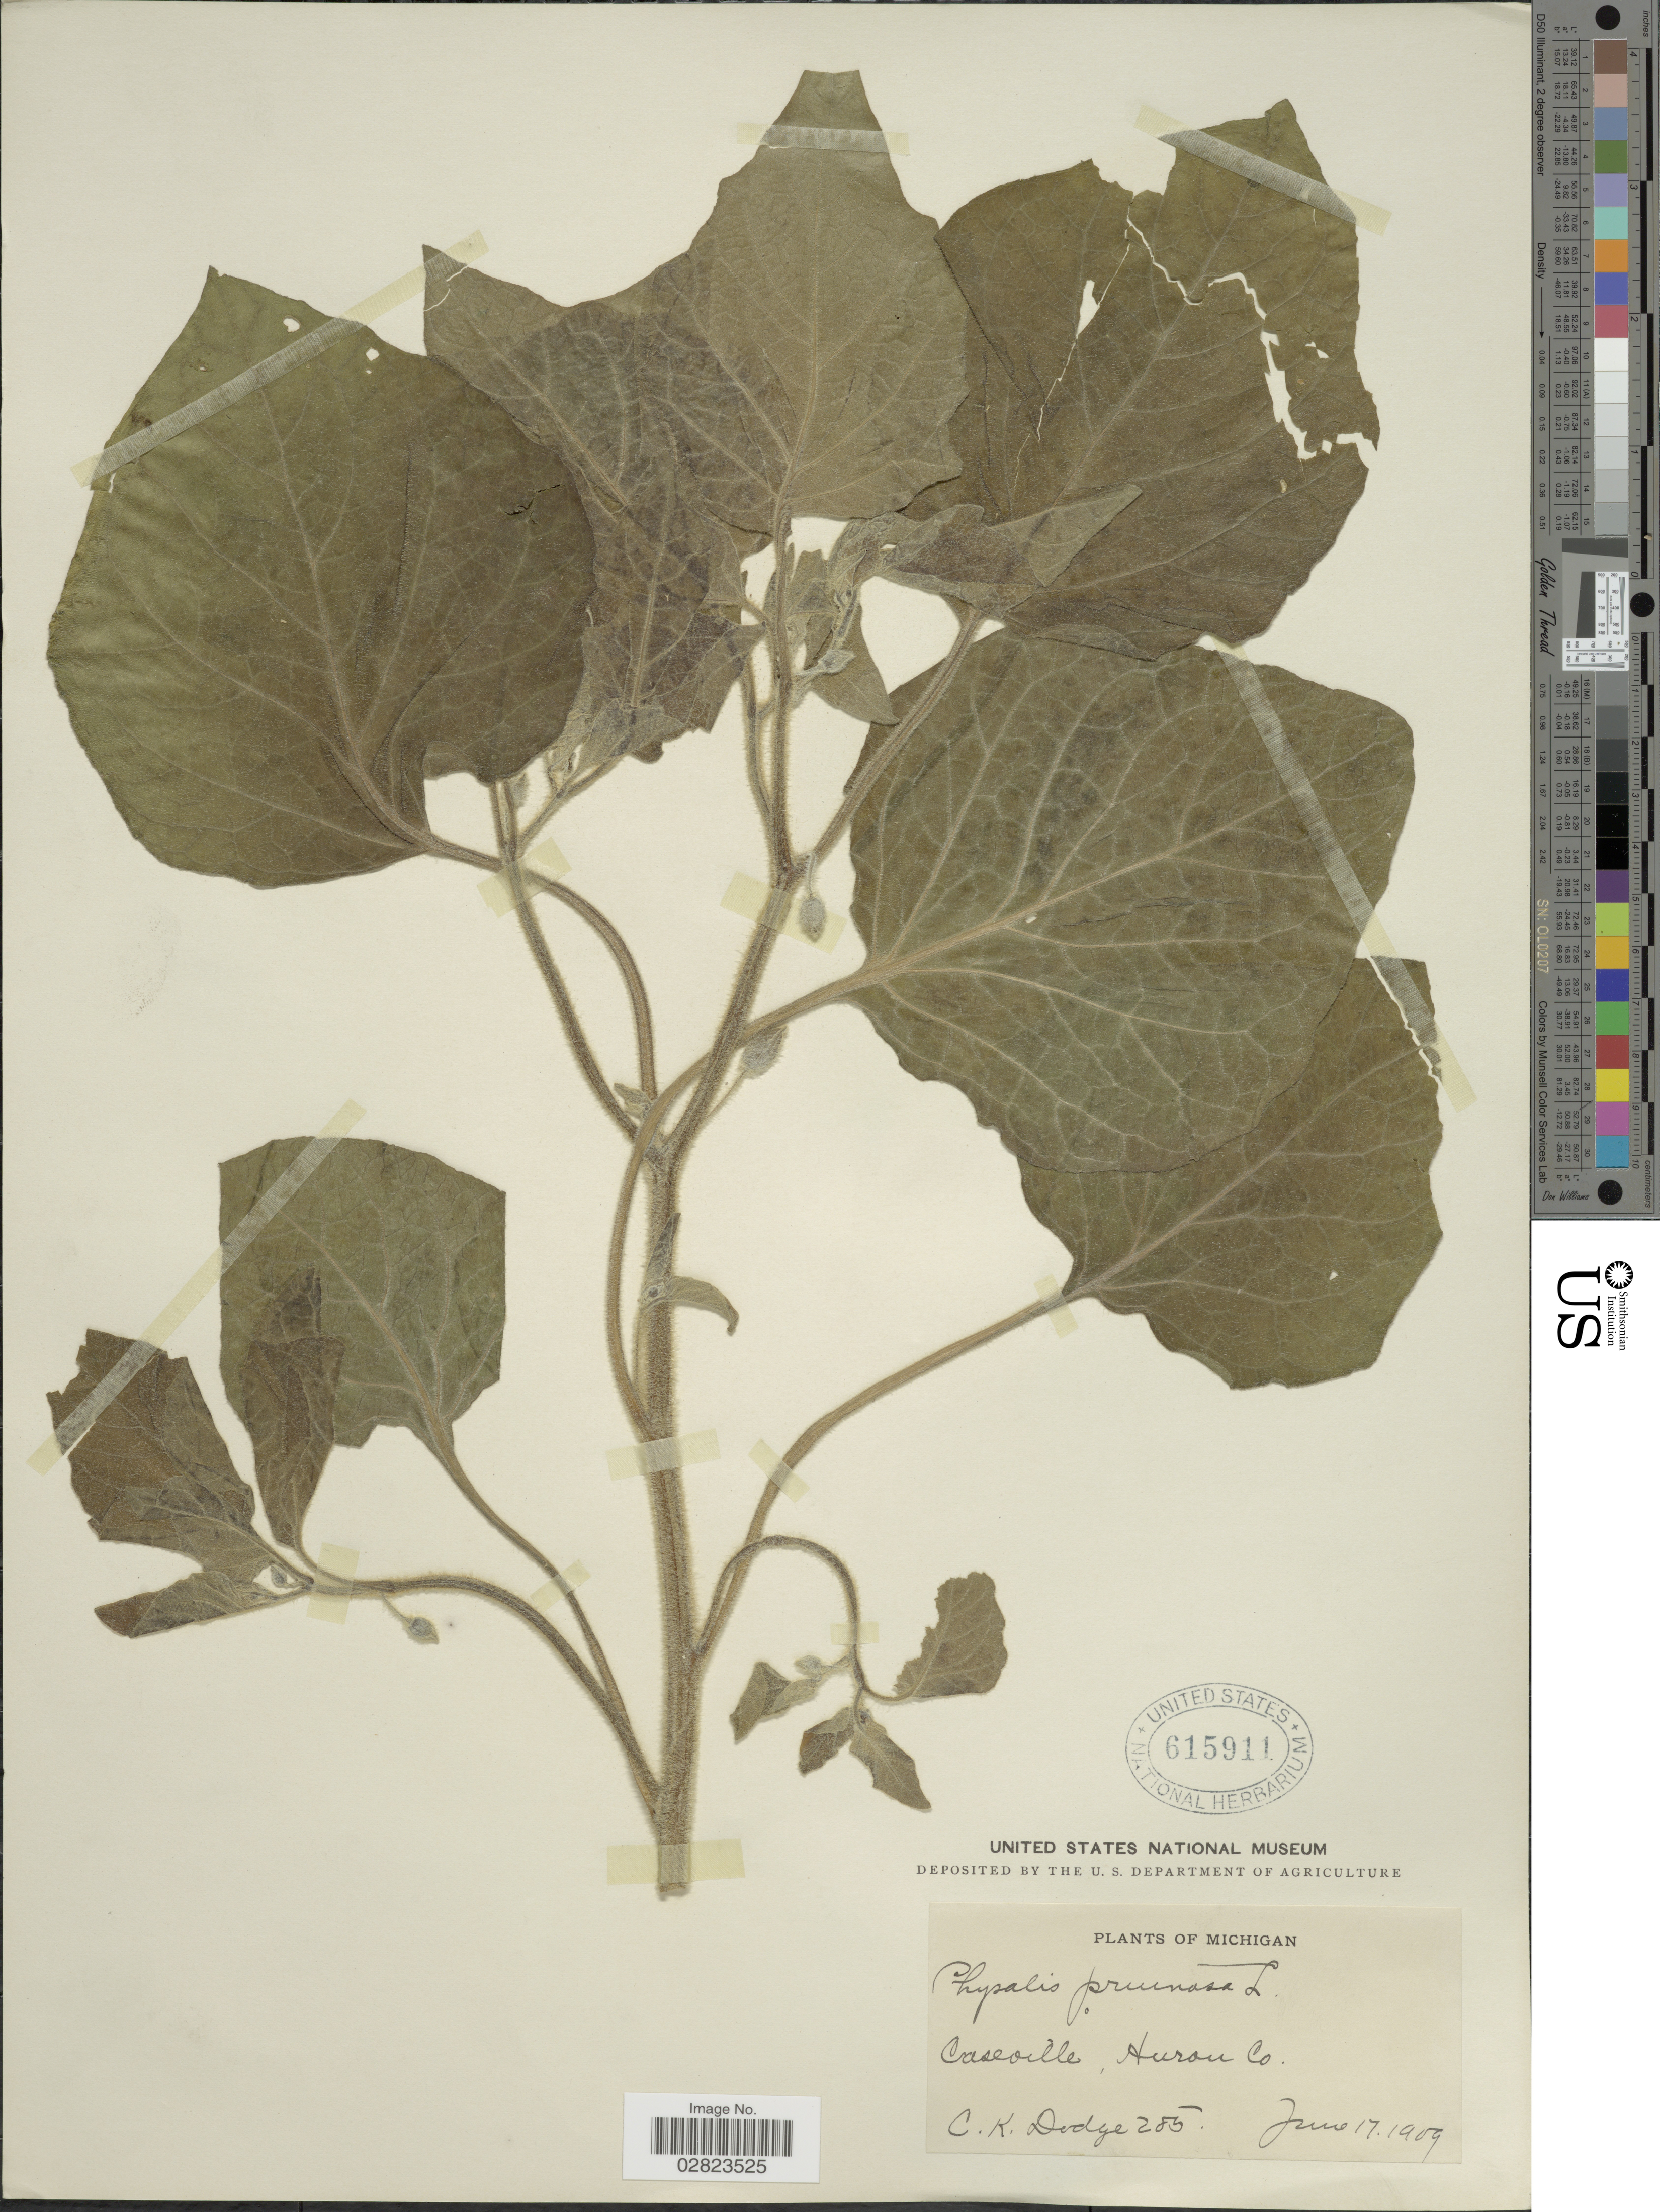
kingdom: Plantae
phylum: Tracheophyta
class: Magnoliopsida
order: Solanales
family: Solanaceae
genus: Physalis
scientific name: Physalis heterophylla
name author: Nees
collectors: C. Dodge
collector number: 285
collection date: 1909-06-17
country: United States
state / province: Michigan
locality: Caseville, Huron Co.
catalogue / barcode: US 615911